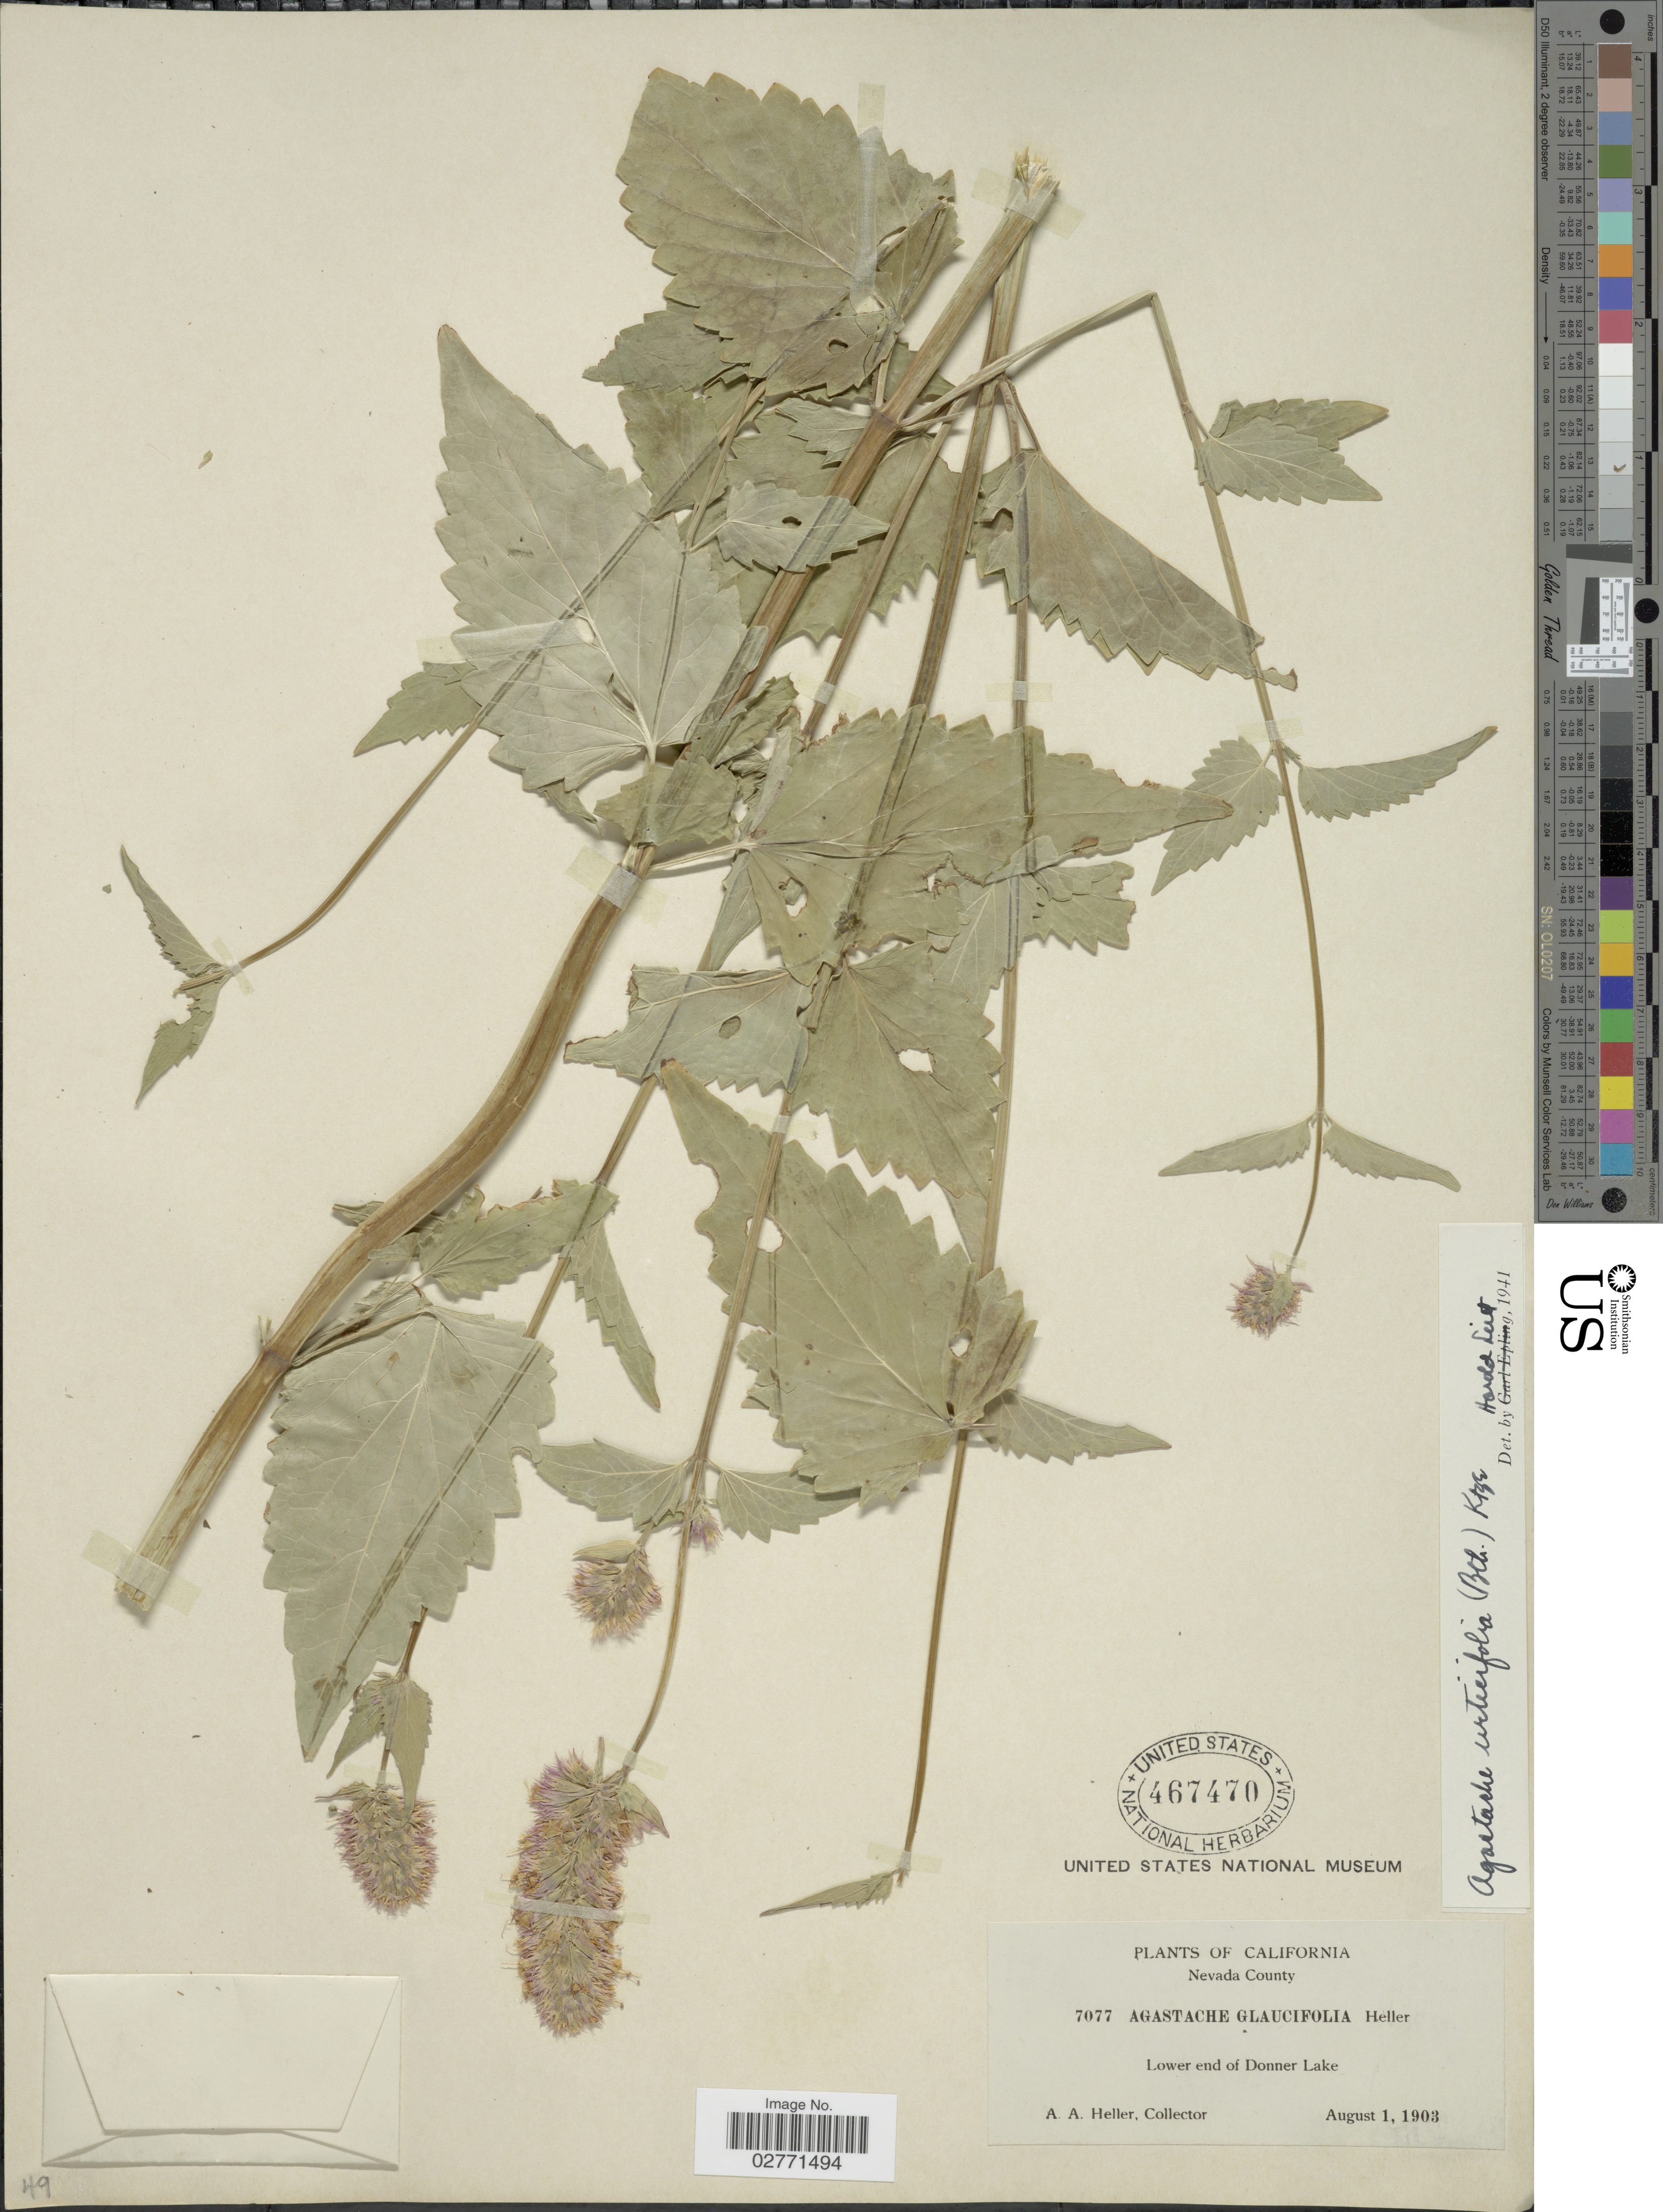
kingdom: Plantae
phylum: Tracheophyta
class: Magnoliopsida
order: Lamiales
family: Lamiaceae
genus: Agastache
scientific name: Agastache urticifolia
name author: (Benth.) Kuntze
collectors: A. A. Heller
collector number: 7077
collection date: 1903-08-01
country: United States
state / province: California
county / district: Nevada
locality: Nevada County, Lower end of Donner Lake.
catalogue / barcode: US 467470